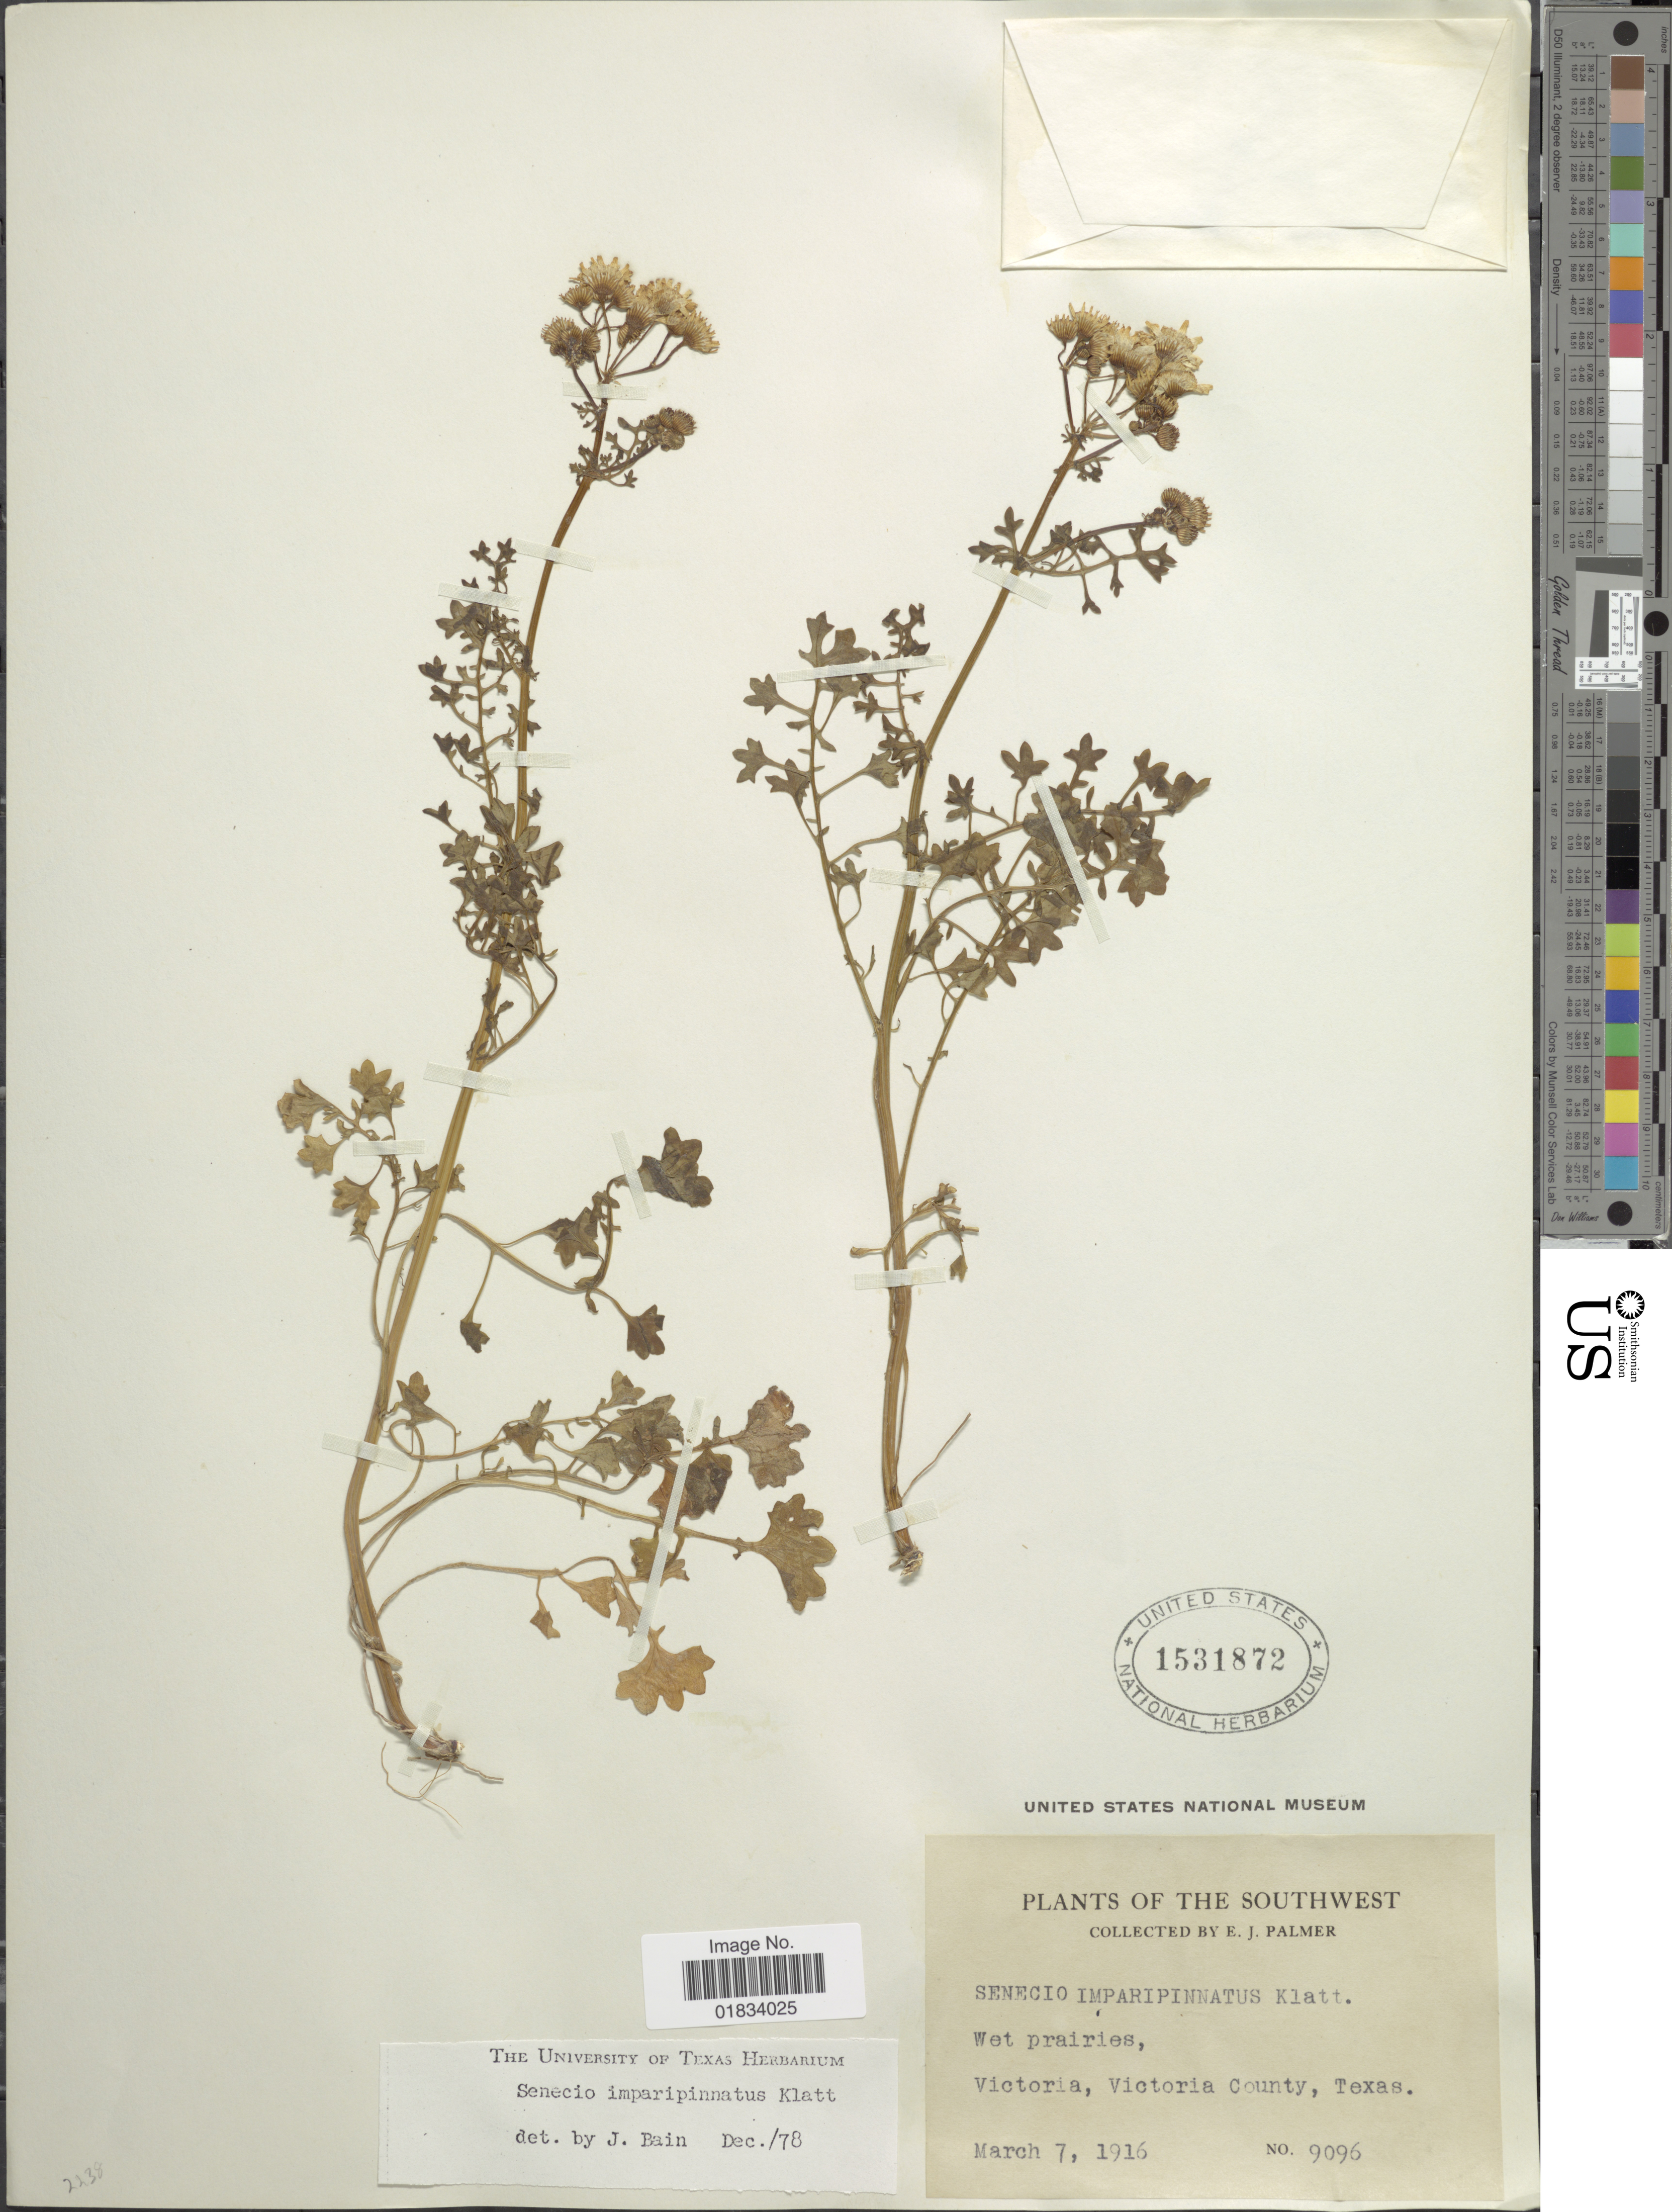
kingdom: Plantae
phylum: Tracheophyta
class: Magnoliopsida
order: Asterales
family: Asteraceae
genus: Packera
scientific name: Packera tampicana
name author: (DC.) C. Jeffrey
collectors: E. J. Palmer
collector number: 9096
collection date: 1916-03-07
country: United States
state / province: Texas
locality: The Southwest, Victoria, Victoria County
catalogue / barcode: US 1531872